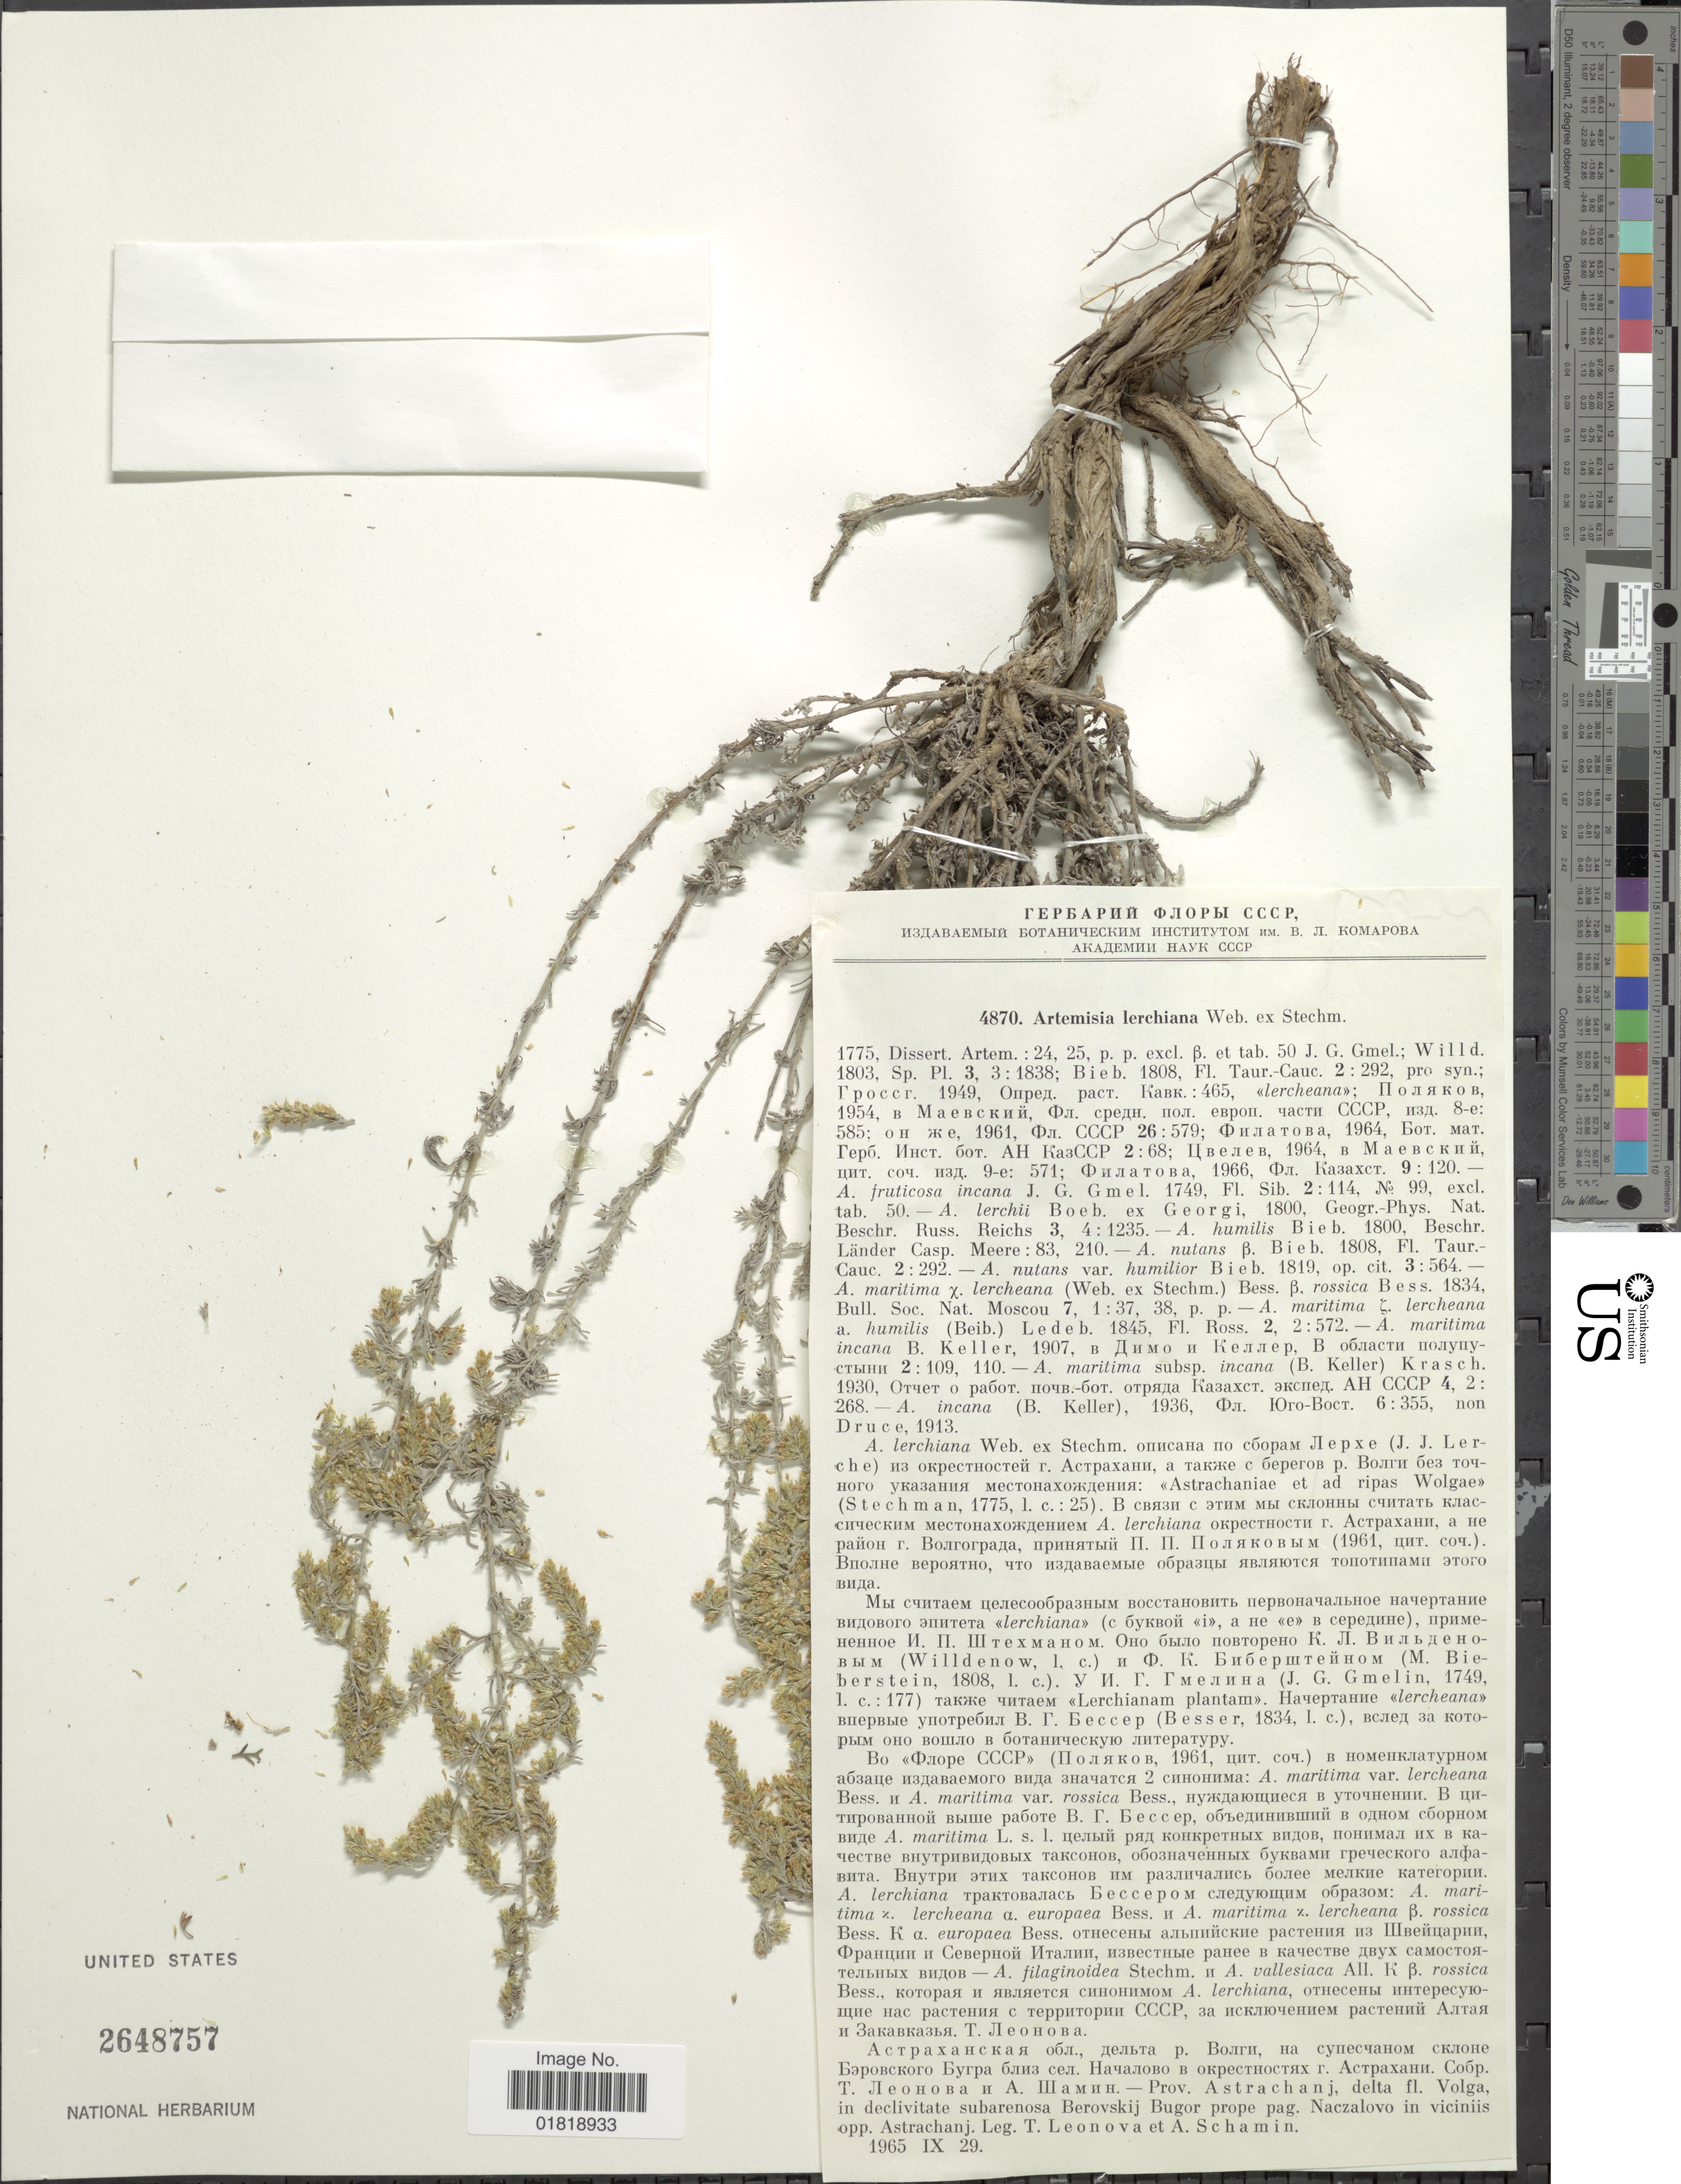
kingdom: Plantae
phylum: Tracheophyta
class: Magnoliopsida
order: Asterales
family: Asteraceae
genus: Artemisia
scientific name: Artemisia maritima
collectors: T. Leonova & A. Schamin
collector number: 4870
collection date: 1965-09-29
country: Russian Federation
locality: Astrachanj, delta fl. Volga, in declivitate subarenosa Berovsij Bugor prope pag. Naczalovo in viciniis opp. Astrachanj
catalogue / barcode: US 2648757